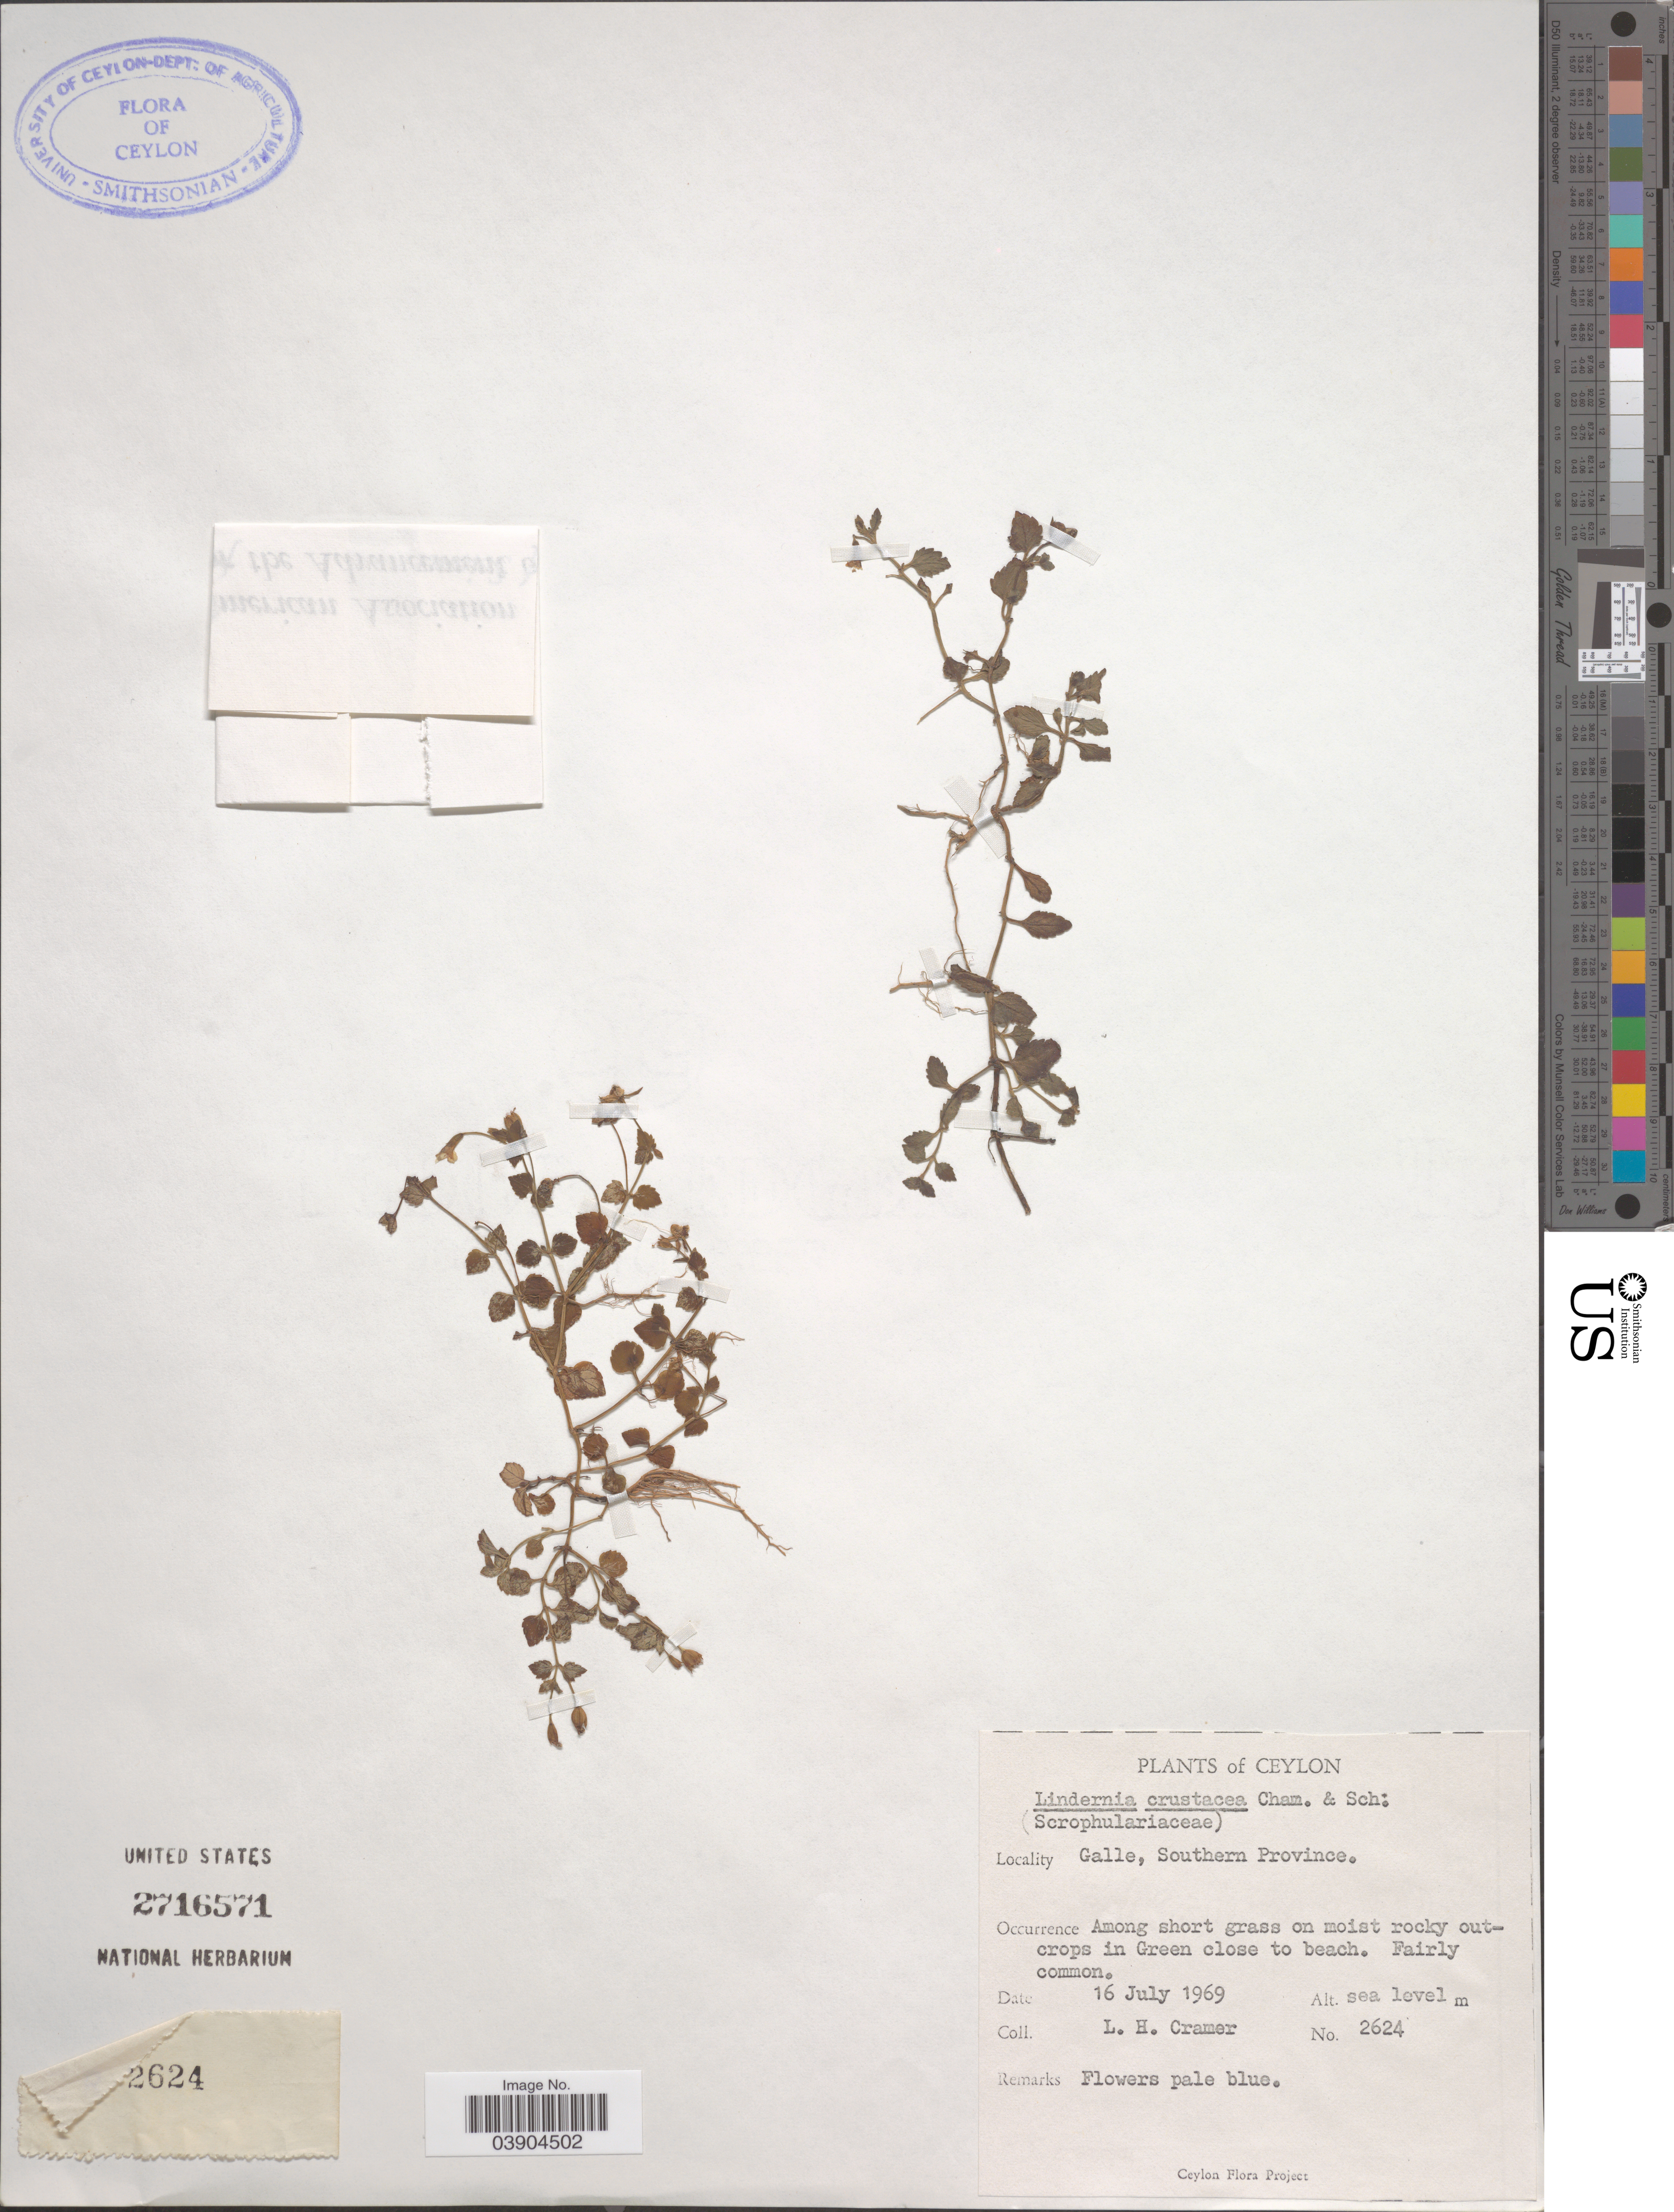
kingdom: Plantae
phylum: Tracheophyta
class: Magnoliopsida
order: Lamiales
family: Linderniaceae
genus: Lindernia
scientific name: Lindernia crustacea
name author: (L.) F. Muell.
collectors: L. H. Cramer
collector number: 2624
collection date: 1969-07-16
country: Sri Lanka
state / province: Southern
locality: Ceylon. Galle. Among short grass on moist rocky outcrops in Green close to beach.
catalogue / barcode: US 2716571